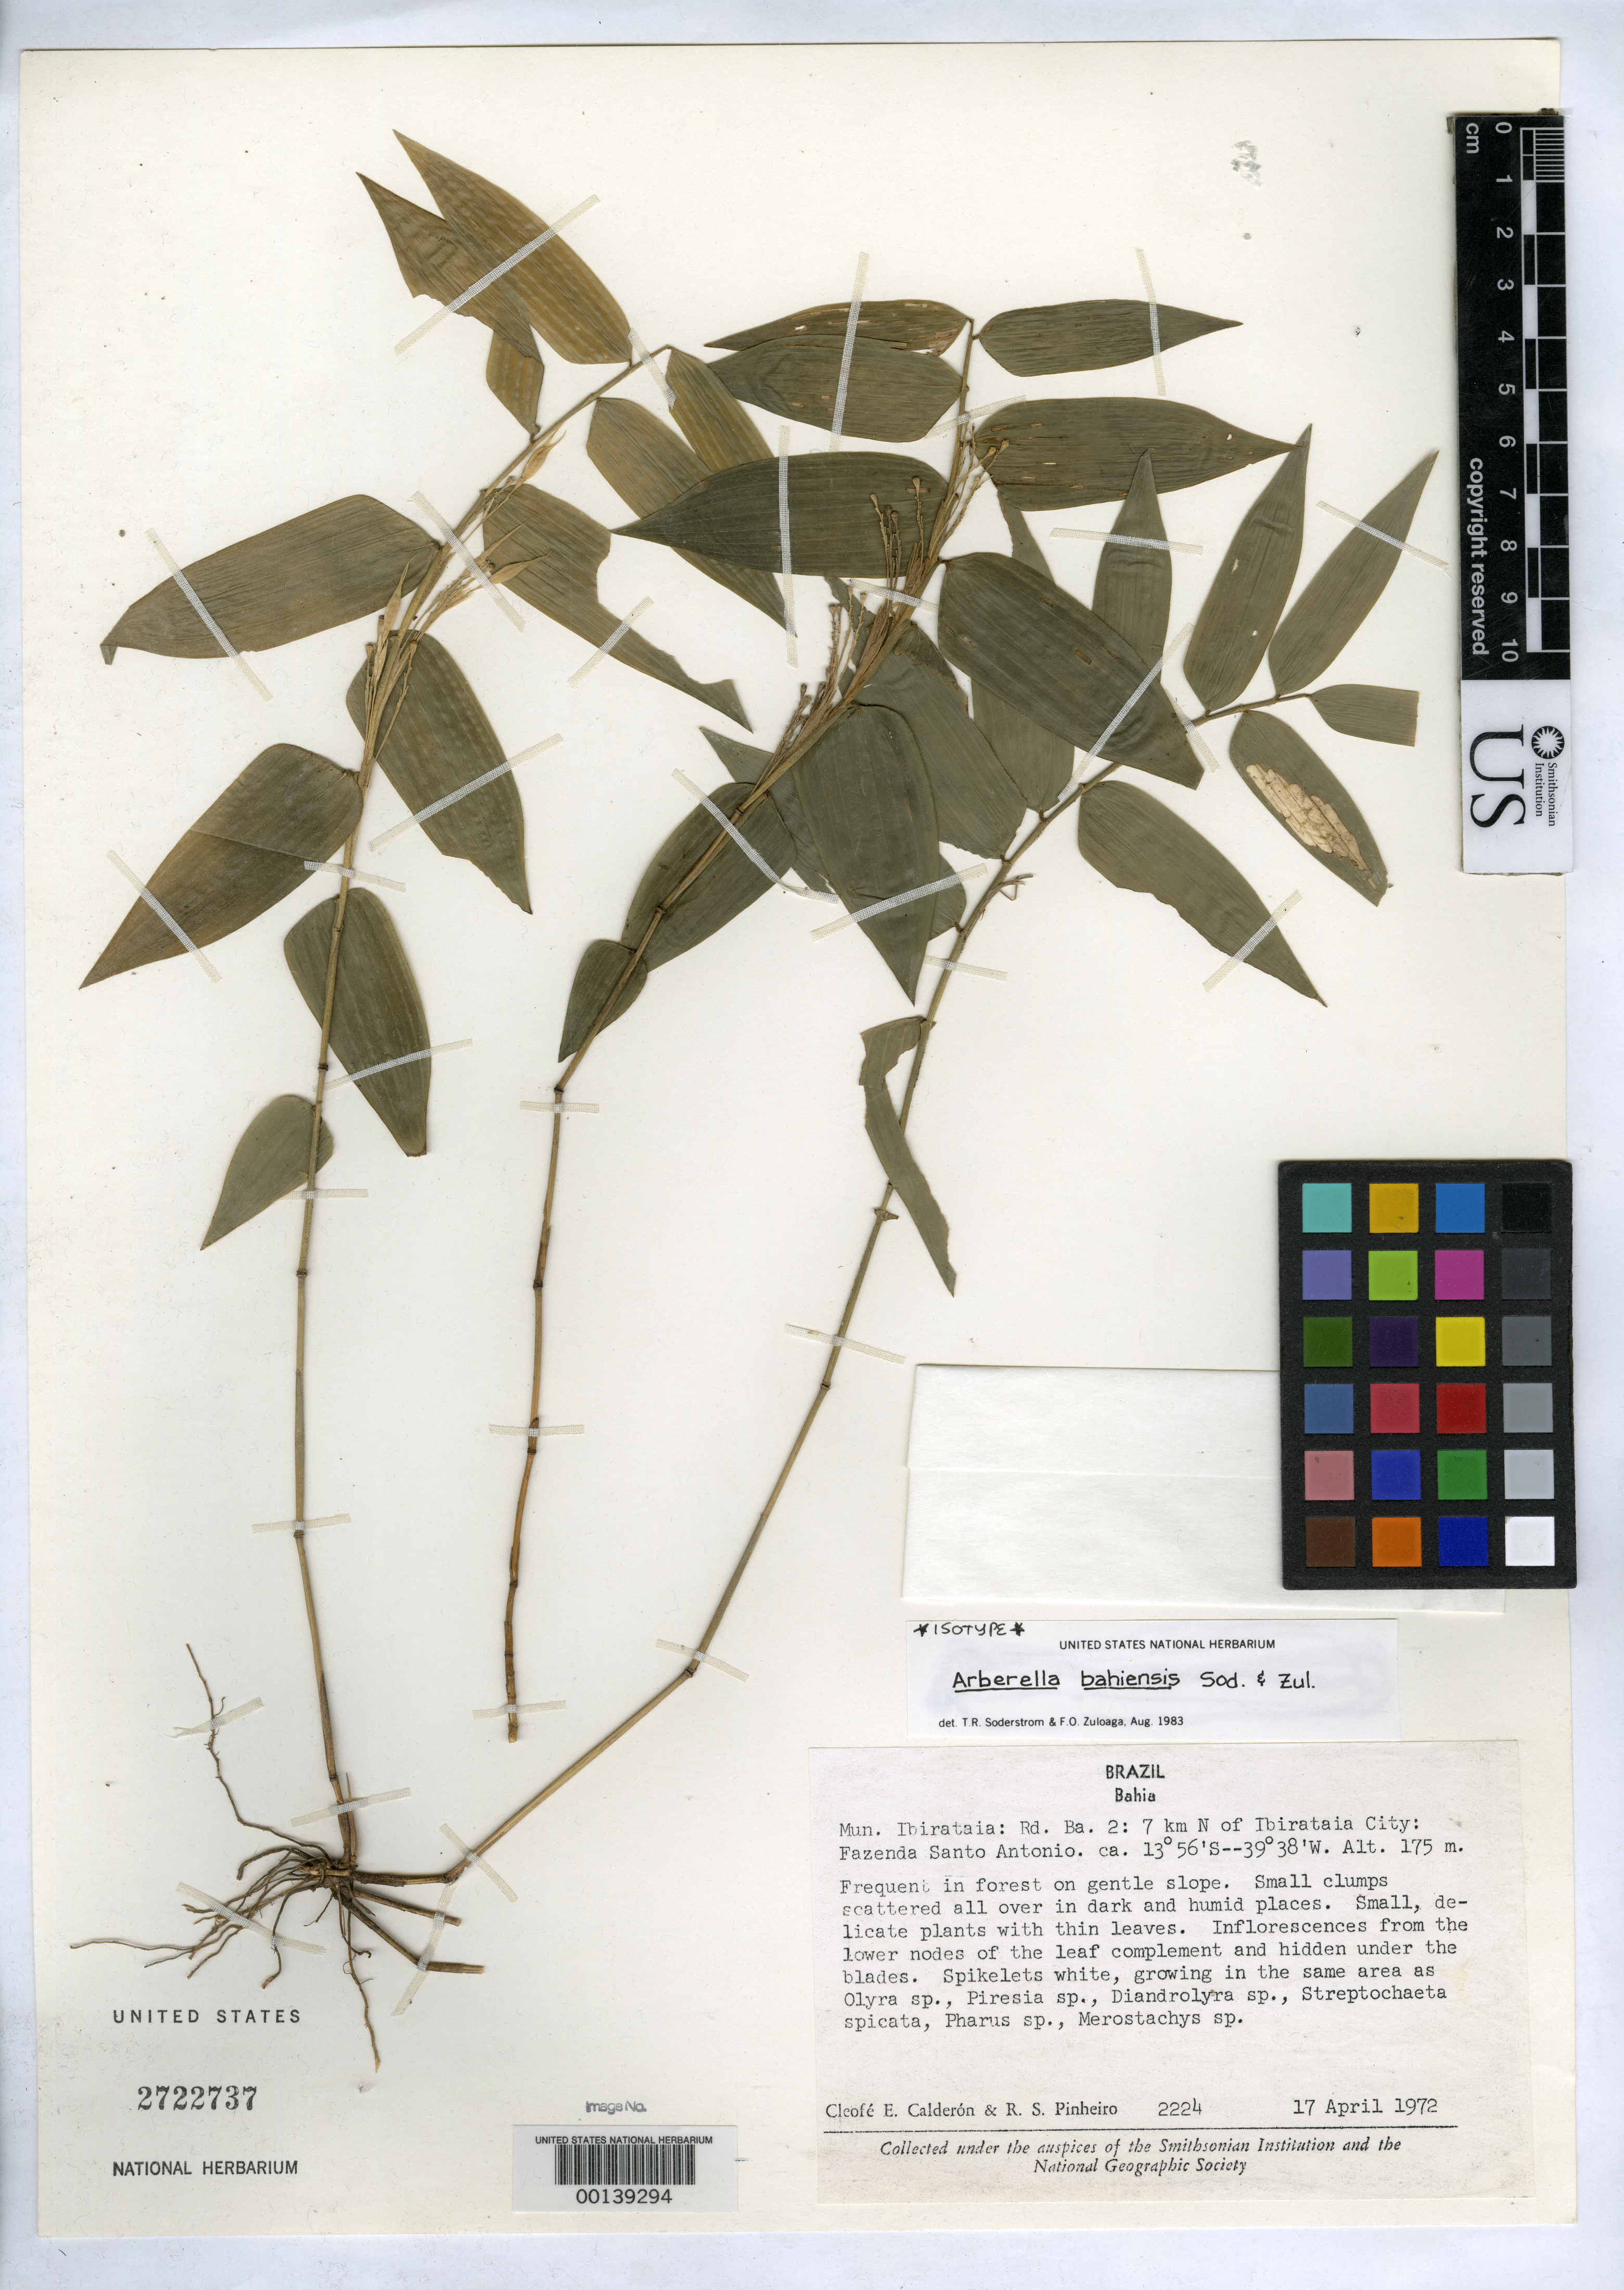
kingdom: Plantae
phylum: Tracheophyta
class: Liliopsida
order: Poales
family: Poaceae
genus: Arberella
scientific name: Arberella bahiensis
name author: Soderstr. & Zuloaga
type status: Isotype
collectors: C. E. Calderón & R. S. Pinheiro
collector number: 2224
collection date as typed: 17 Apr 1972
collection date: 1972-04-17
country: Brazil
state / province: Bahia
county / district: Ibirataia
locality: Rodovia Bahia no. 2, 7 km N of Ibirataia city.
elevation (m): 175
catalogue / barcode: US 2722737